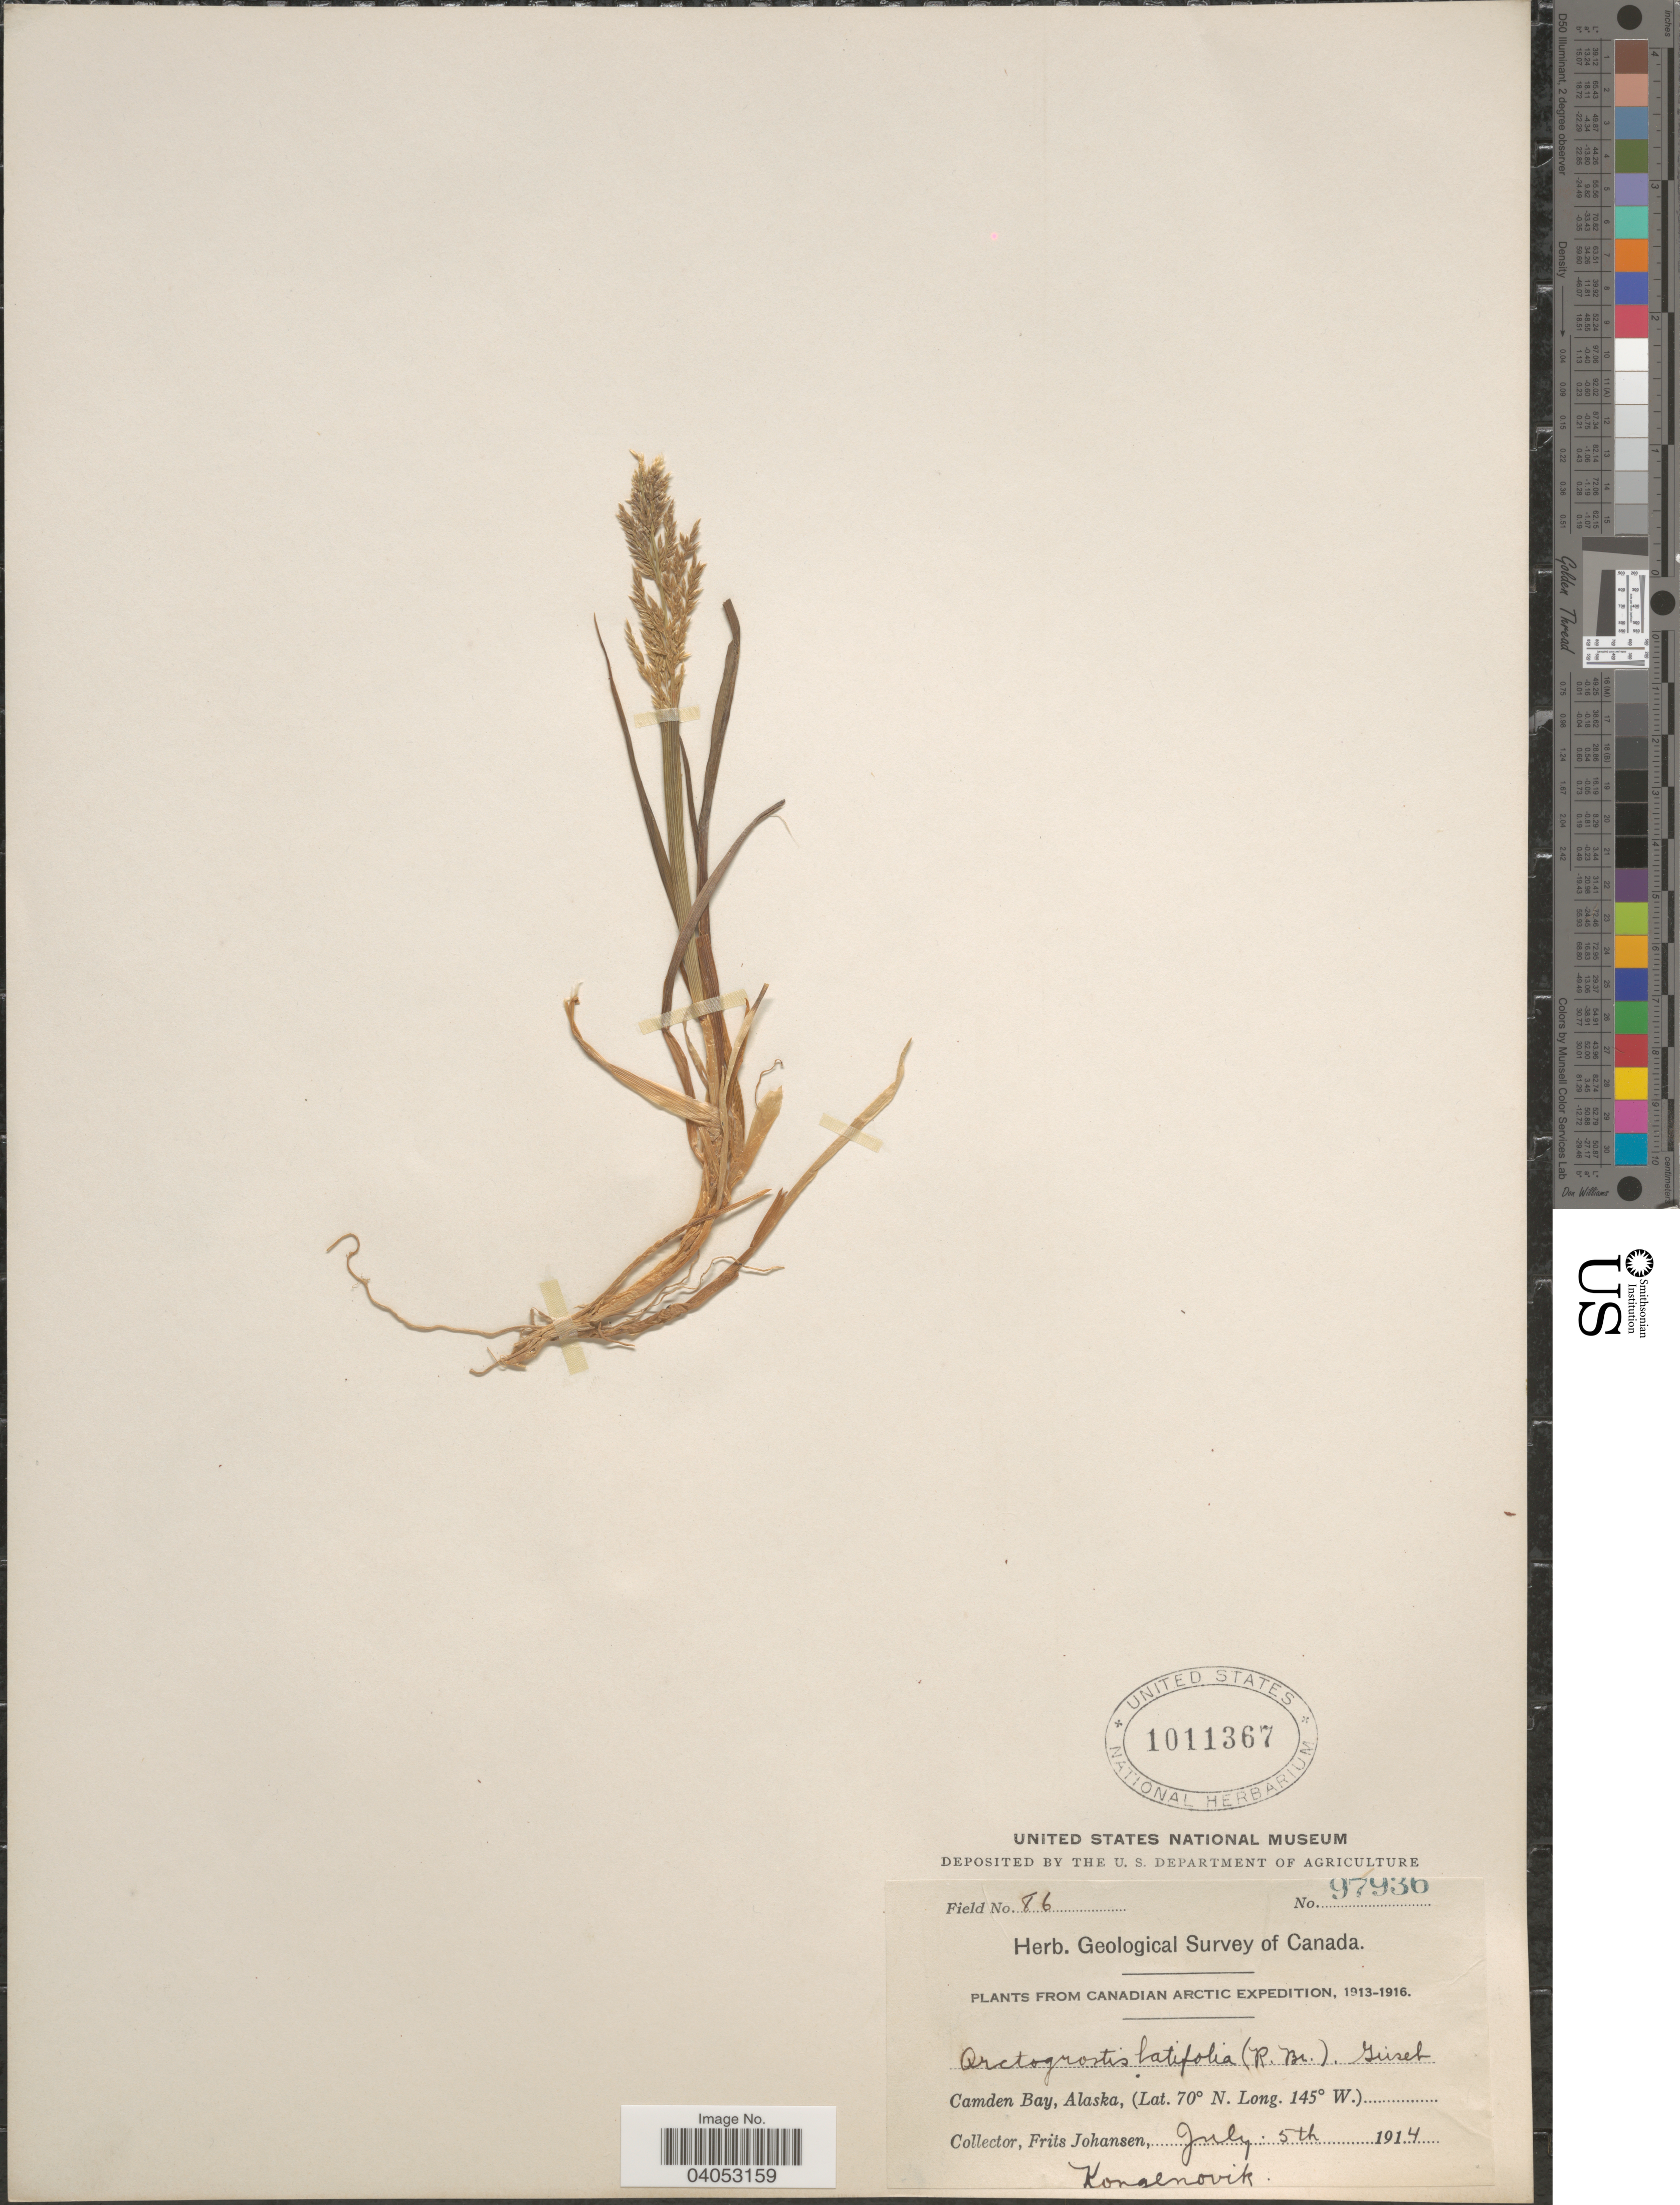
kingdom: Plantae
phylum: Tracheophyta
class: Liliopsida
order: Poales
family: Poaceae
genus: Arctagrostis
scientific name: Arctagrostis latifolia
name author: (R. Br.) Griseb.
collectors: F. Johansen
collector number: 97936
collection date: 1914-07-05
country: United States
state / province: Alaska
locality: Camden Bay.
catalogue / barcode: US 1011367